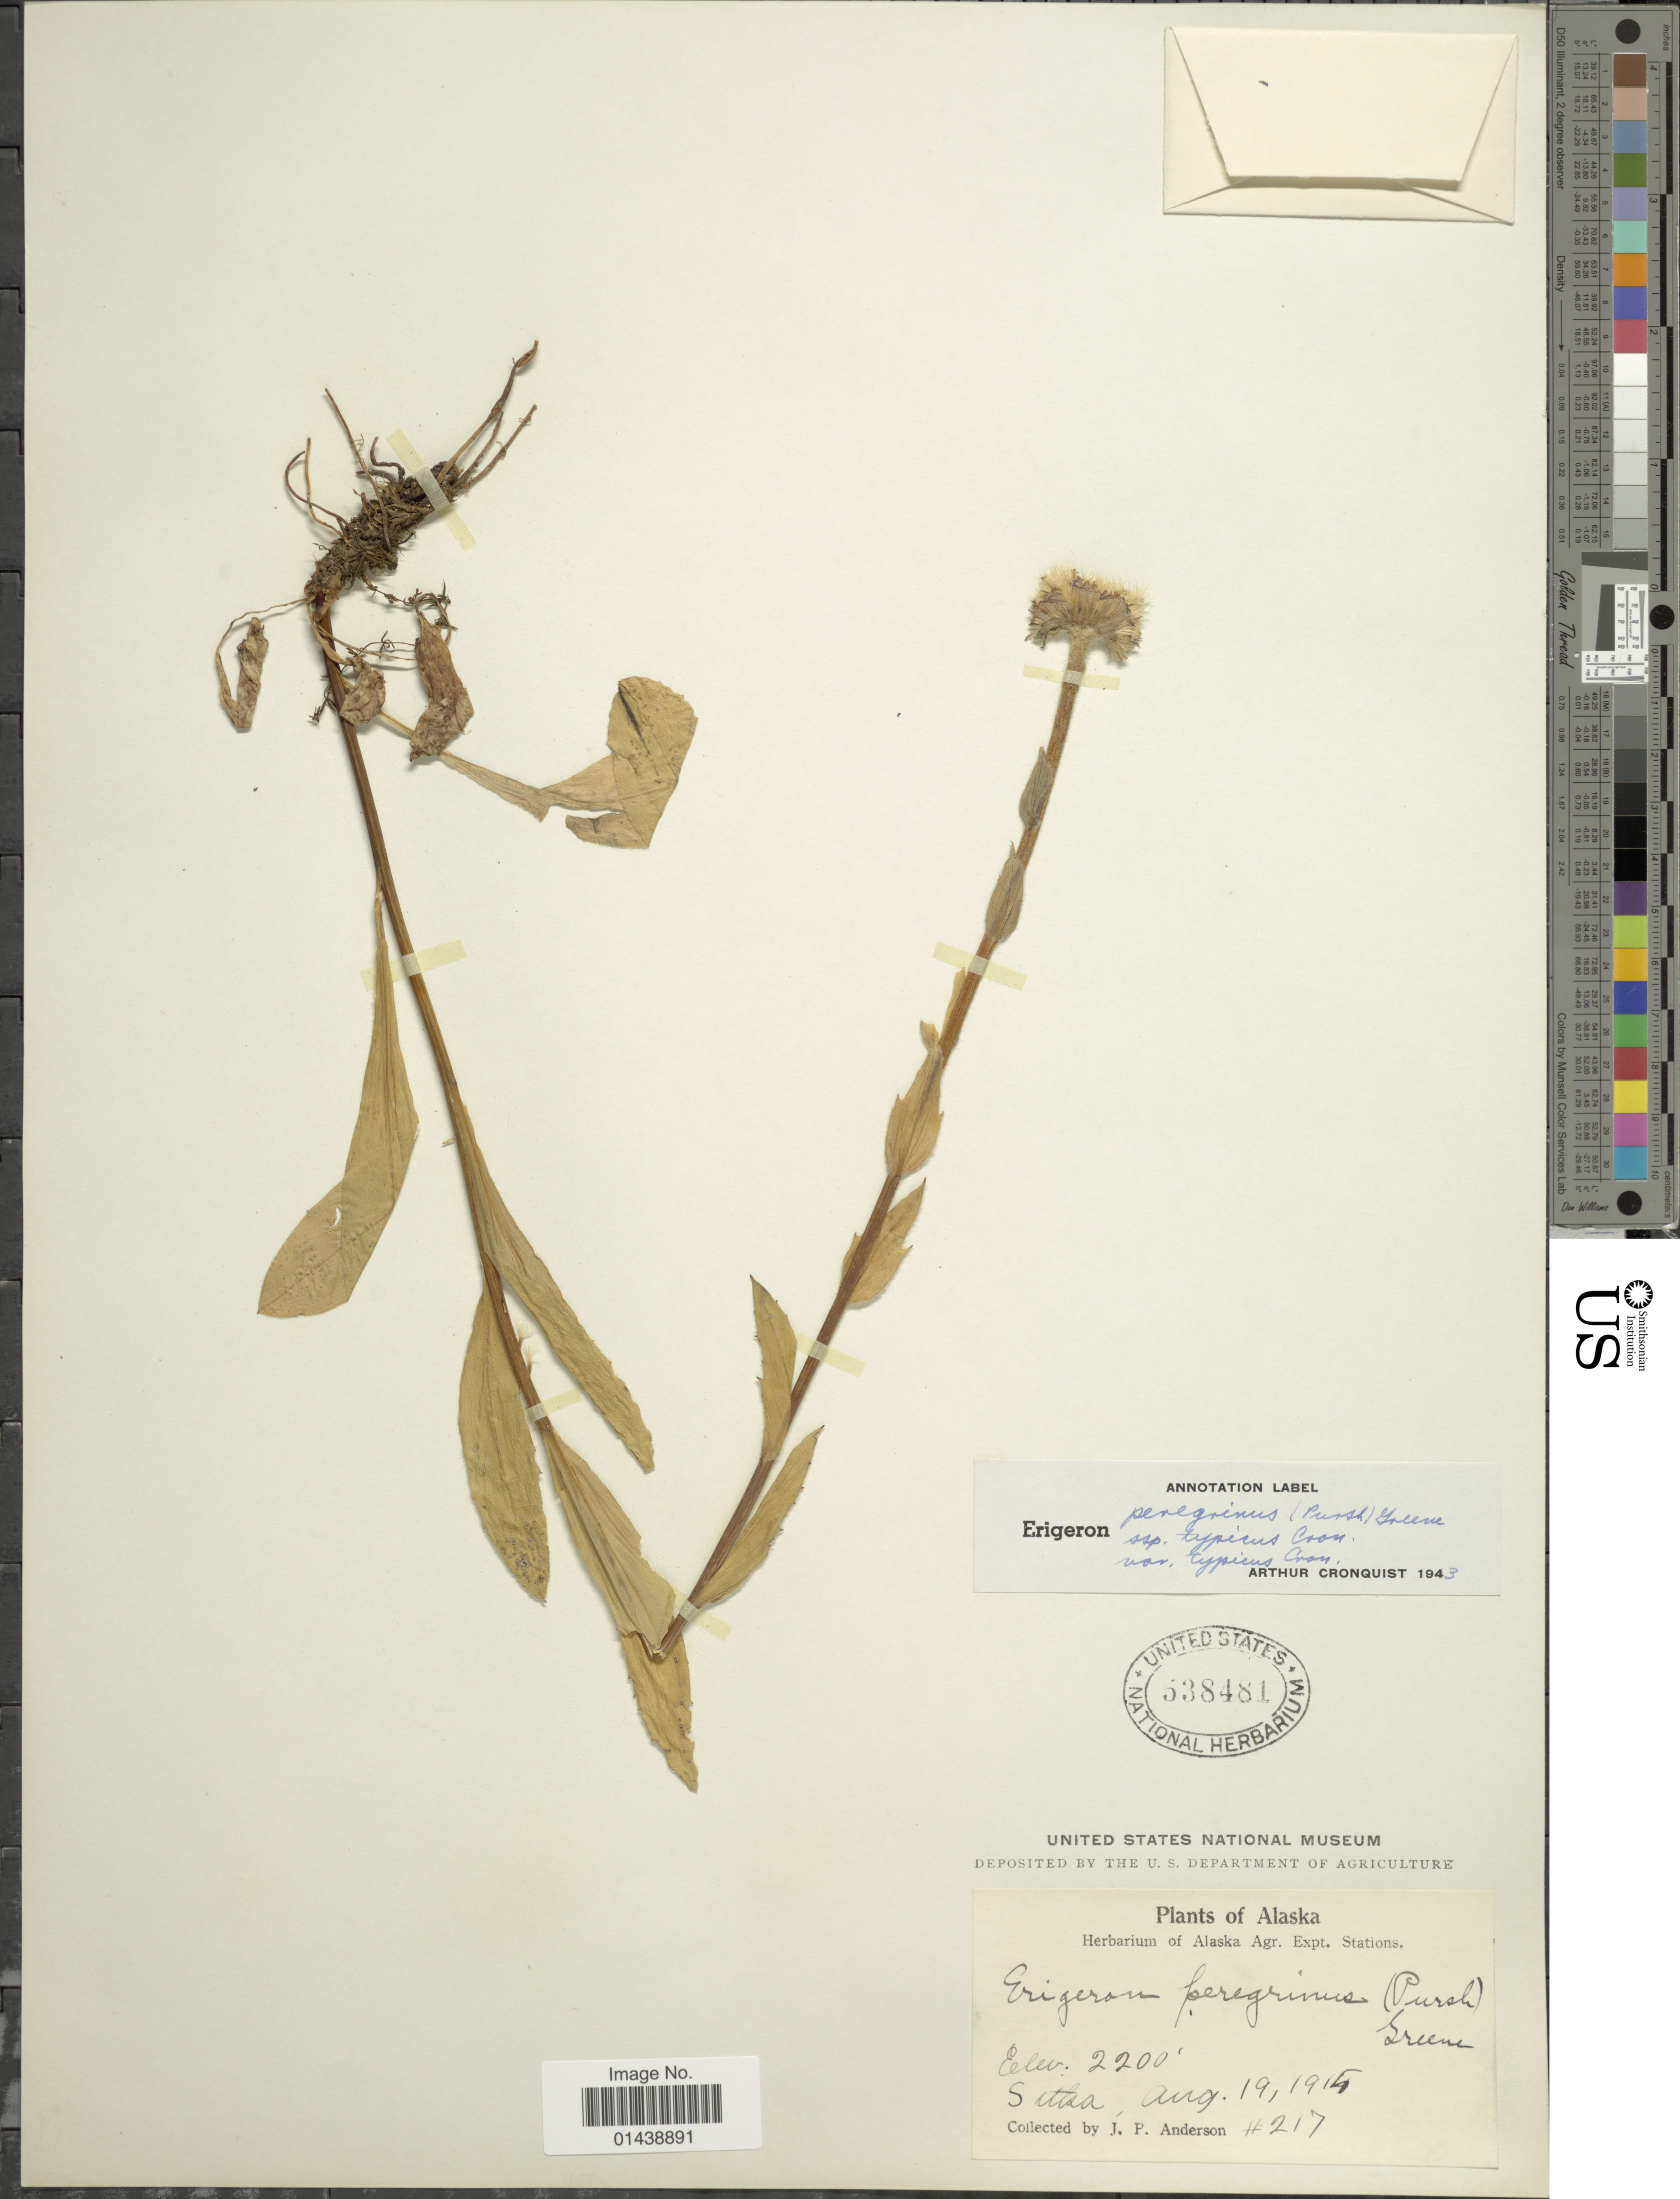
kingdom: Plantae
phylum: Tracheophyta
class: Magnoliopsida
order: Asterales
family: Asteraceae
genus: Erigeron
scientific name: Erigeron peregrinus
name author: (Banks ex Pursh) Greene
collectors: J. P. Anderson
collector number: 217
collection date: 1915-08-19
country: United States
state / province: Alaska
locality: Sitka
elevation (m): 671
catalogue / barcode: US 538481